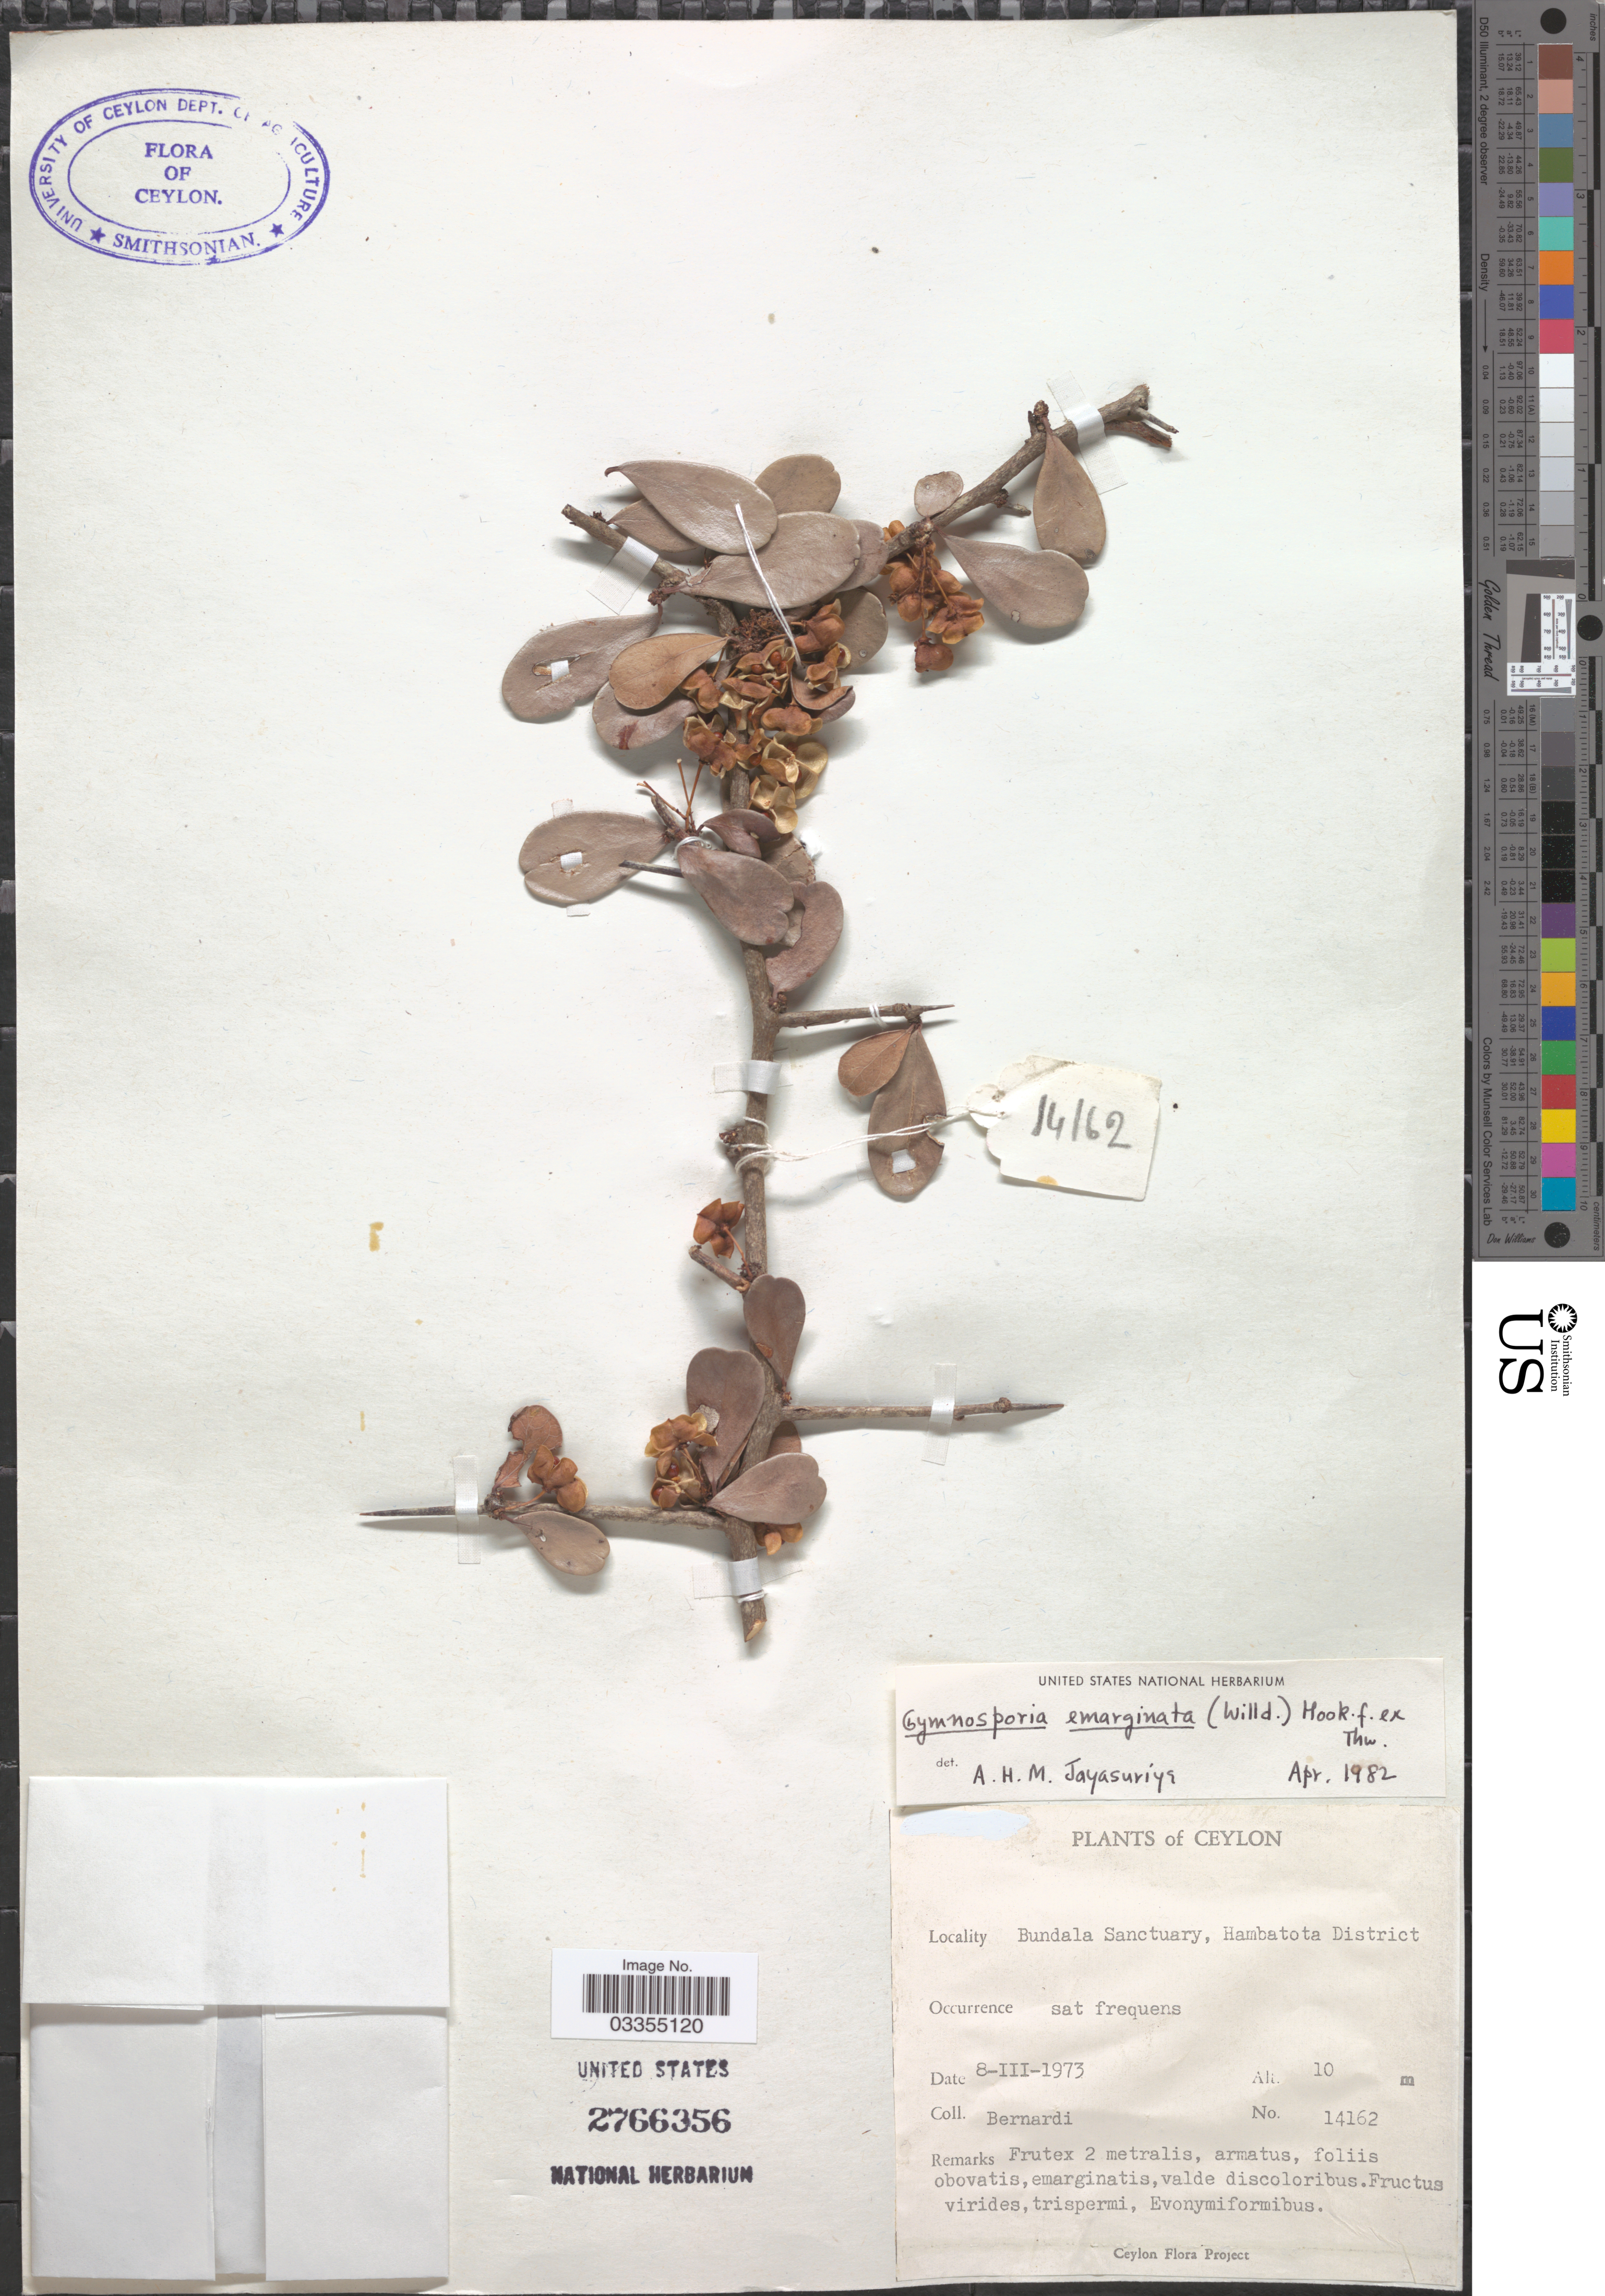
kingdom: Plantae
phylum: Tracheophyta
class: Magnoliopsida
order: Celastrales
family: Celastraceae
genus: Gymnosporia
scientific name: Gymnosporia emarginata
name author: (Willd.) Thwaites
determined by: Strong, Mark T., (BOT), Smithsonian Institution - National Museum of Natural History (UNITED STATES)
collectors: Bernardi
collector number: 14162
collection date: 1973-03-08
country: Sri Lanka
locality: Ceylon. Bundala Sanctuary, Hambatota District.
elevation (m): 10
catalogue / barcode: US 2766356